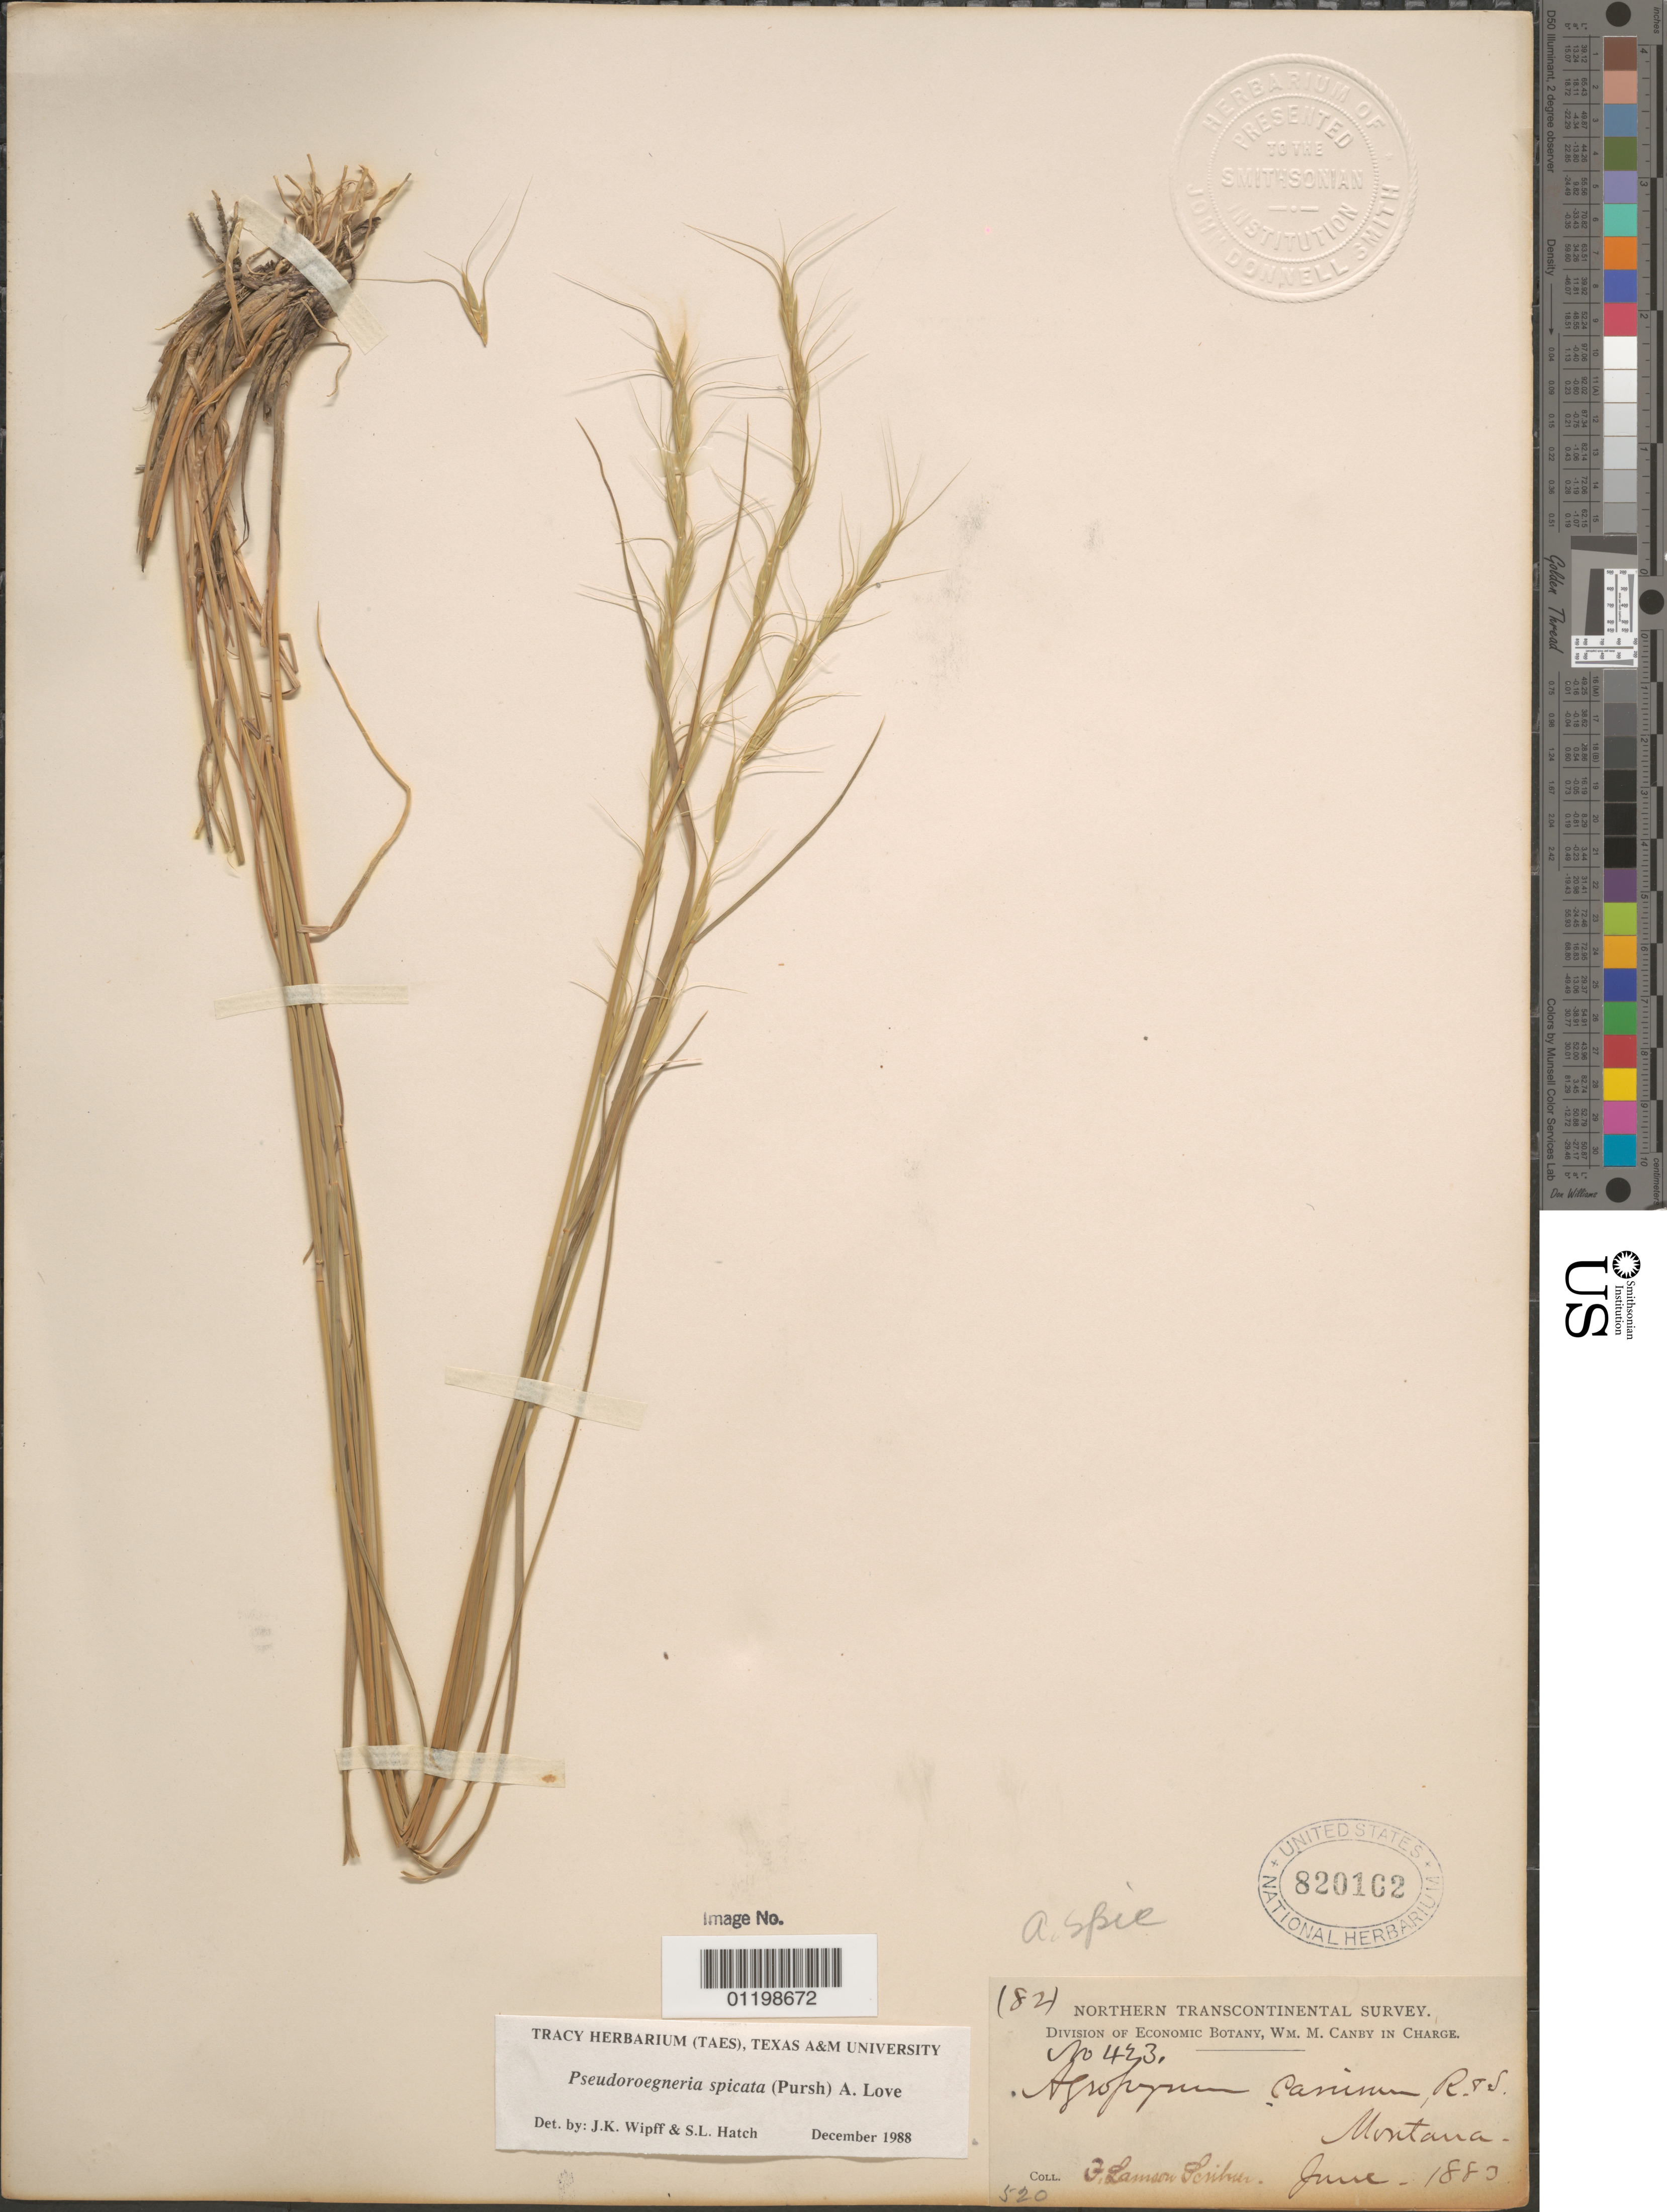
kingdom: Plantae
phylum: Tracheophyta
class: Liliopsida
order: Poales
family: Poaceae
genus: Pseudoroegneria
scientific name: Pseudoroegneria spicata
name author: (Pursh) Á. Löve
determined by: Wipff, J. K.; Hatch, S. L.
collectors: F. L. Scribner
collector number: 423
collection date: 1883-06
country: United States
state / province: Montana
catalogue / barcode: US 820162